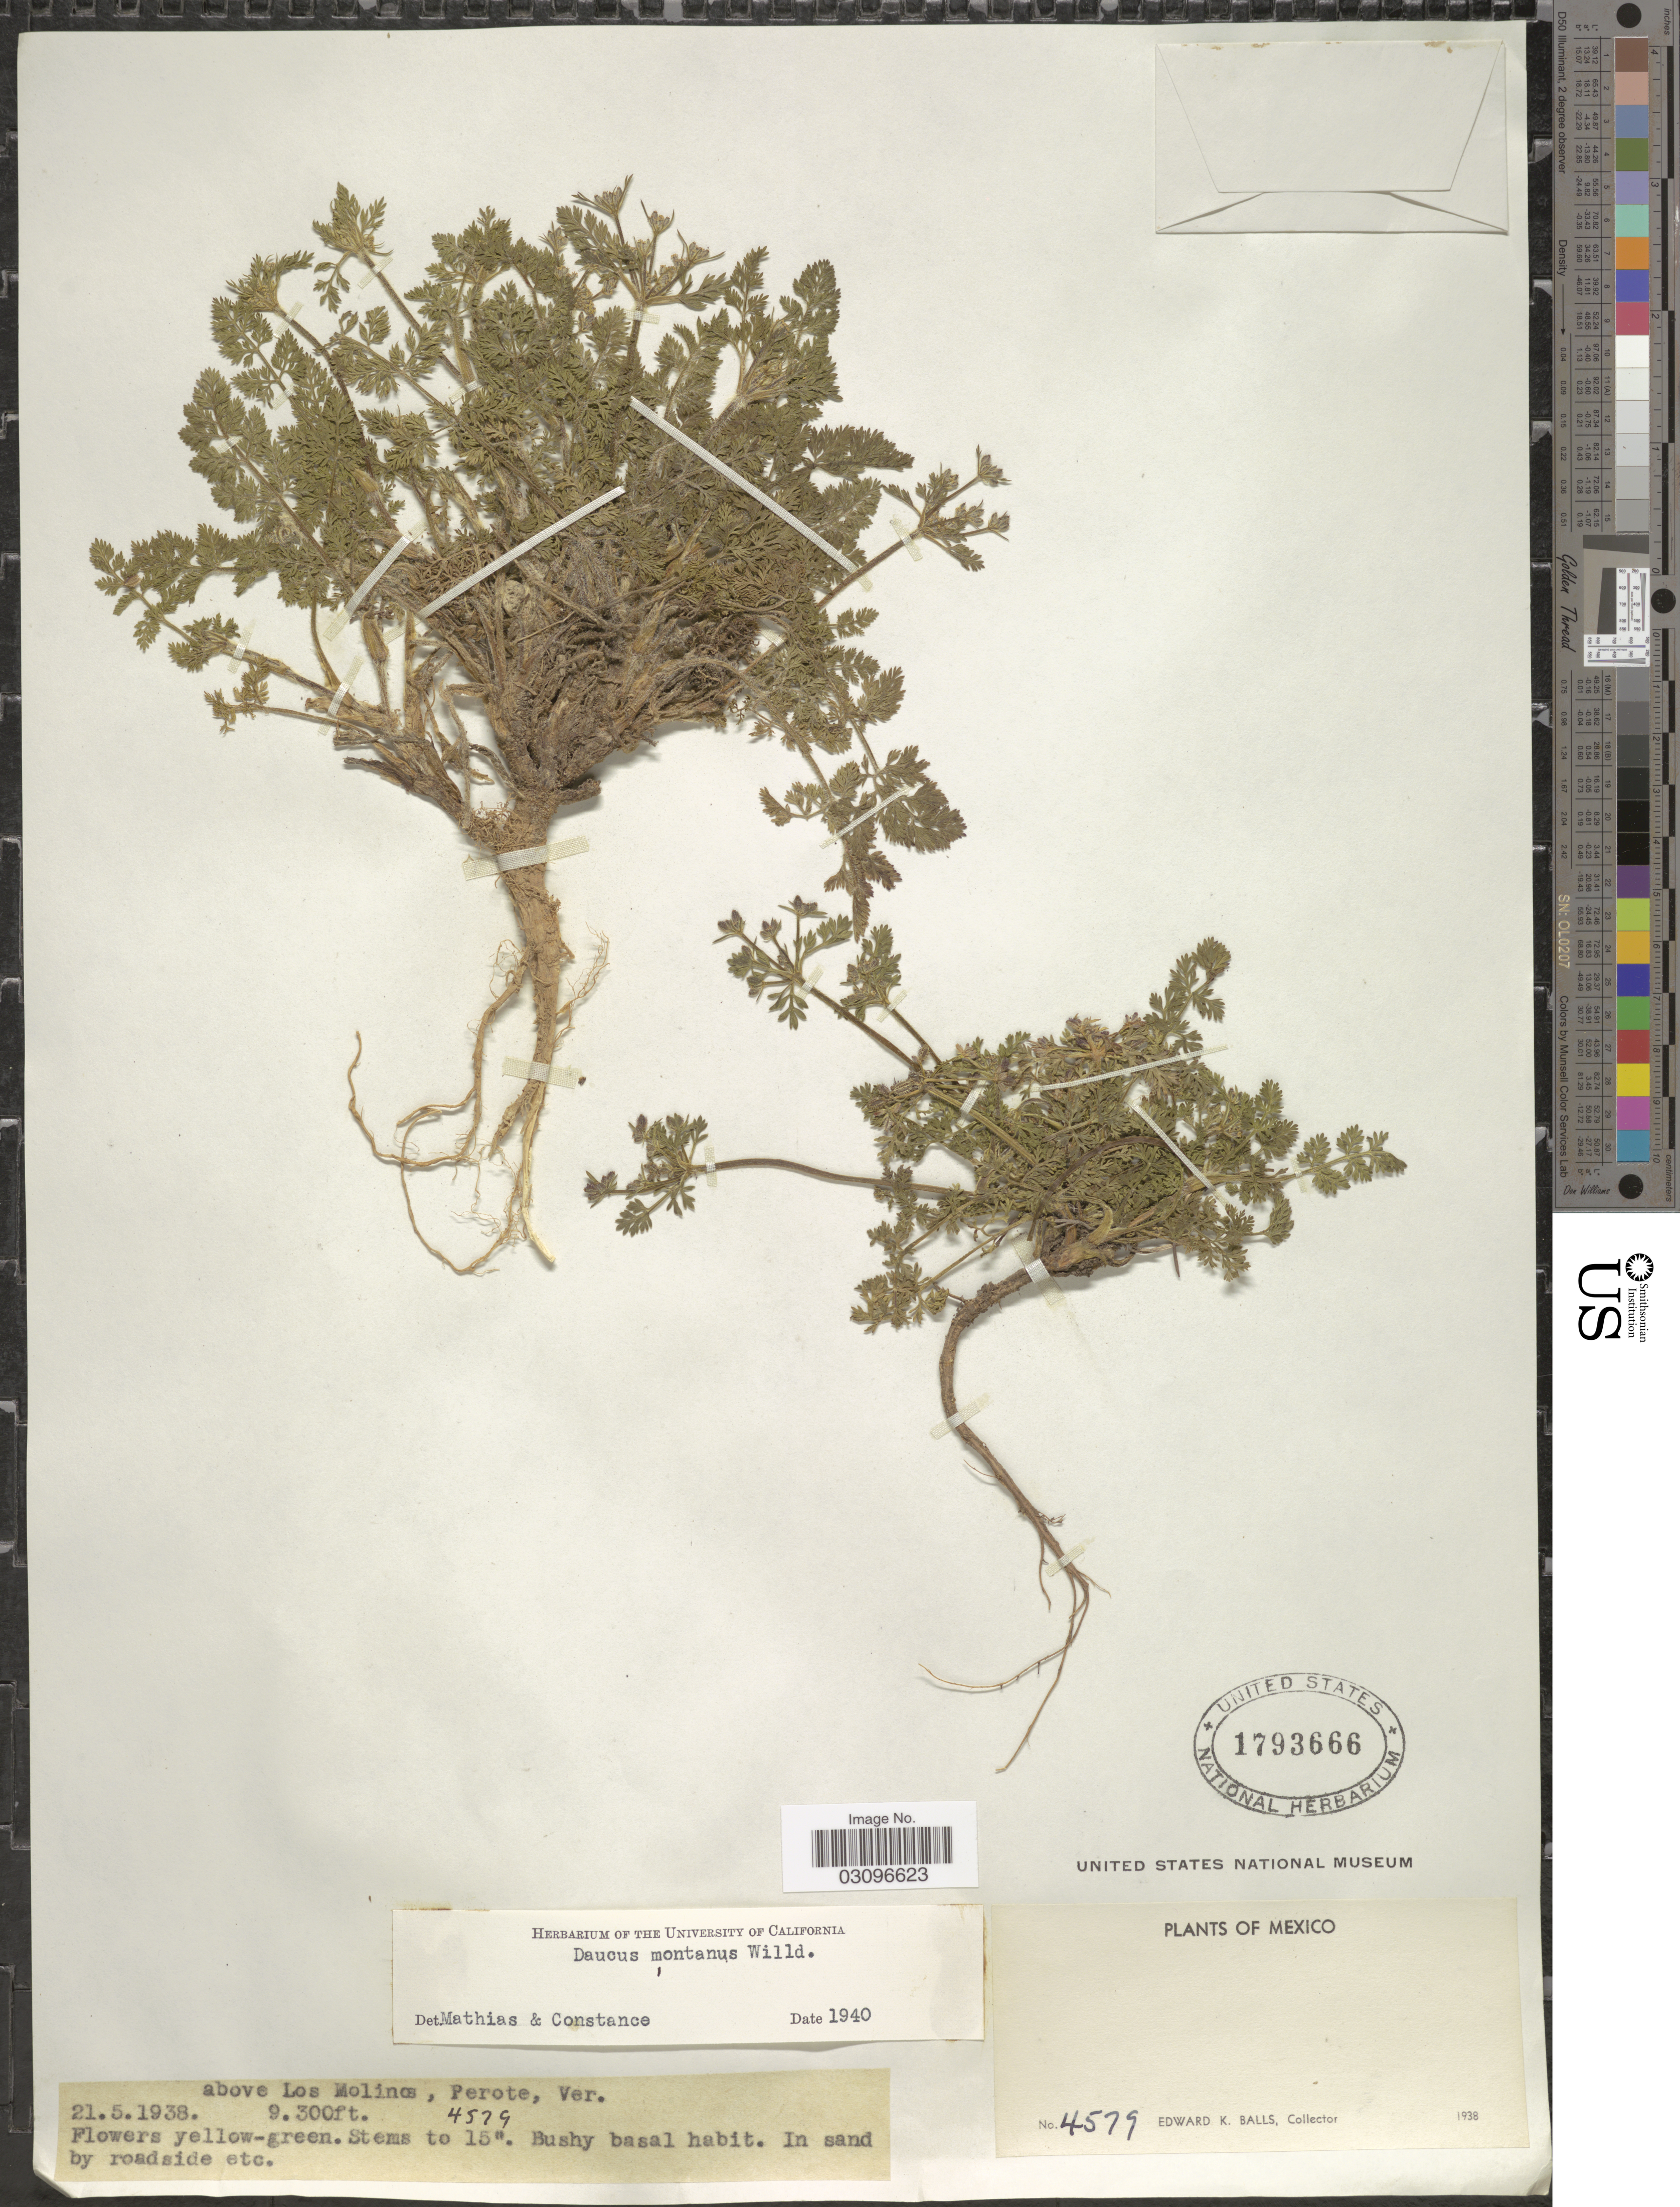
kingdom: Plantae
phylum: Tracheophyta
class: Magnoliopsida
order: Apiales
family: Apiaceae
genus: Daucus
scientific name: Daucus montanus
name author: Humb. & Bonpl. ex Spreng.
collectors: E. K. Balls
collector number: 4579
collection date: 1938-05-21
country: Mexico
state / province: Veracruz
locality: Above Los Molinos, Perote, Ver.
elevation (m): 2835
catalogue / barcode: US 1793666